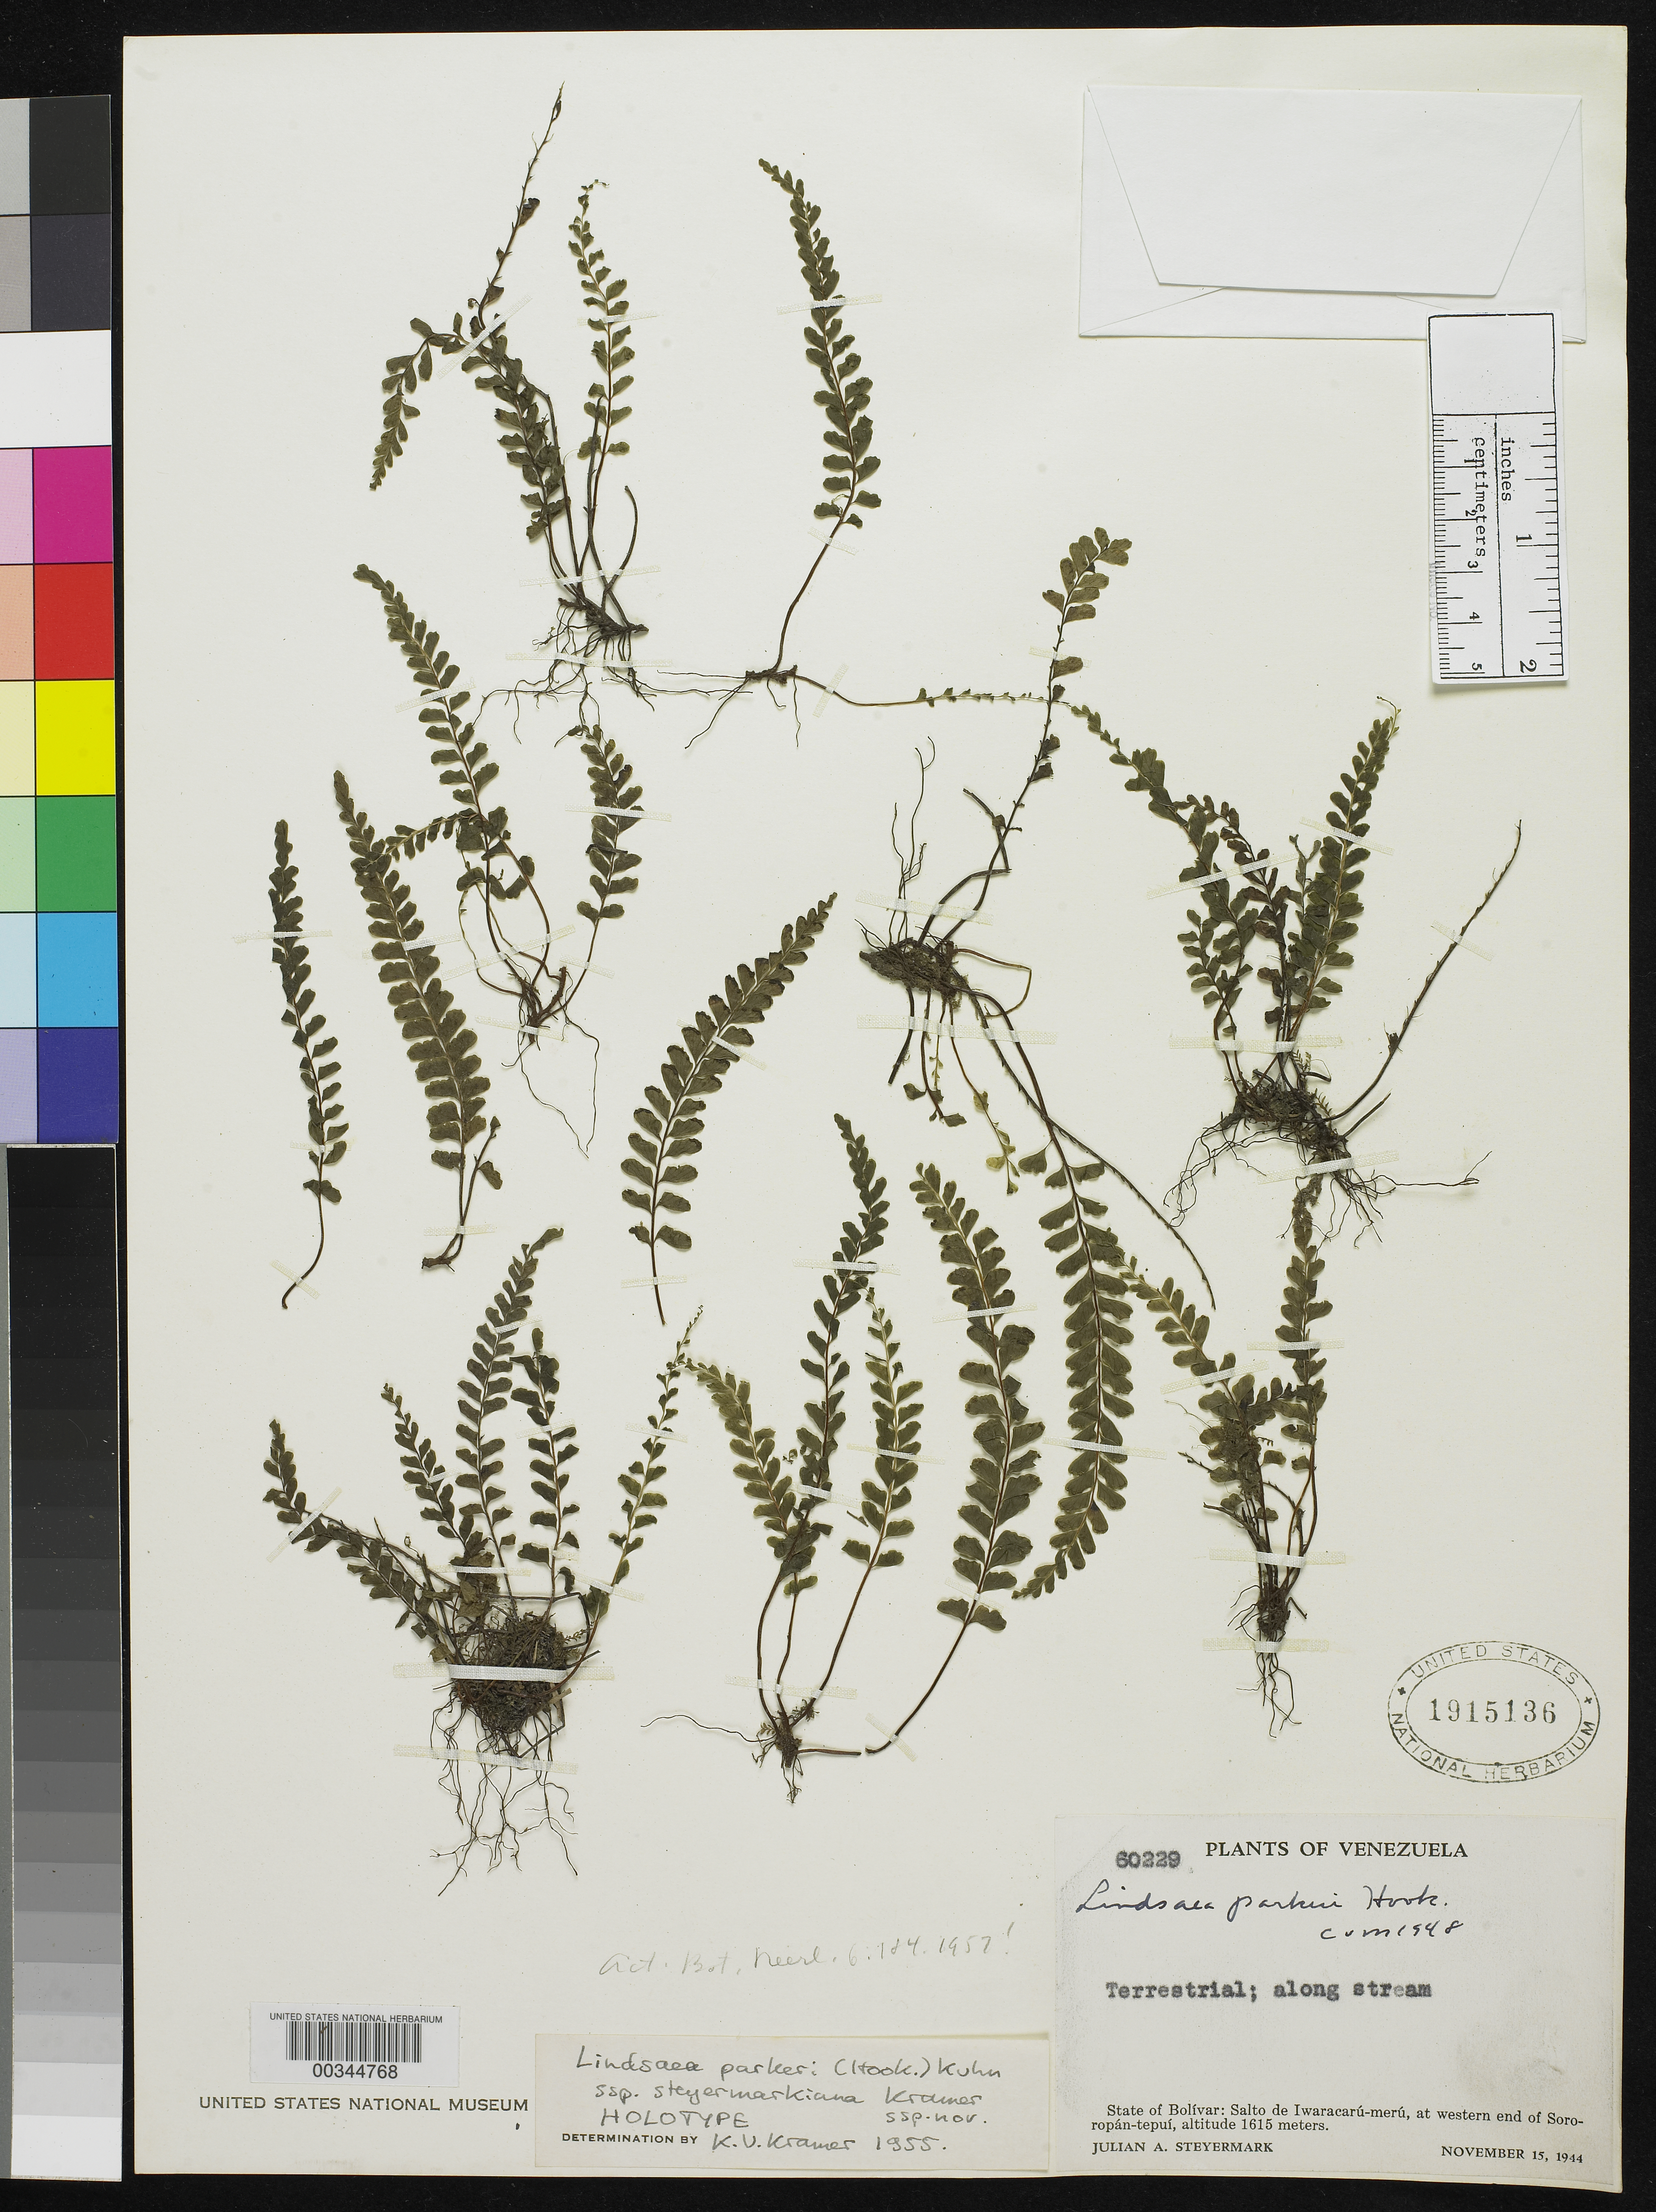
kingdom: Plantae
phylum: Tracheophyta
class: Polypodiopsida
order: Polypodiales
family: Lindsaeaceae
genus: Lindsaea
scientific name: Lindsaea parkeri subsp. steyermarkiana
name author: K.U. Kramer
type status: Holotype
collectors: J. Steyermark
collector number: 60229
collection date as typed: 15 Nov 1944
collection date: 1944-11-15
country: Venezuela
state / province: Bolivar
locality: Salto de Iwaracaru-meru, western end of Sororopan.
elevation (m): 1615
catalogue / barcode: US 1915136